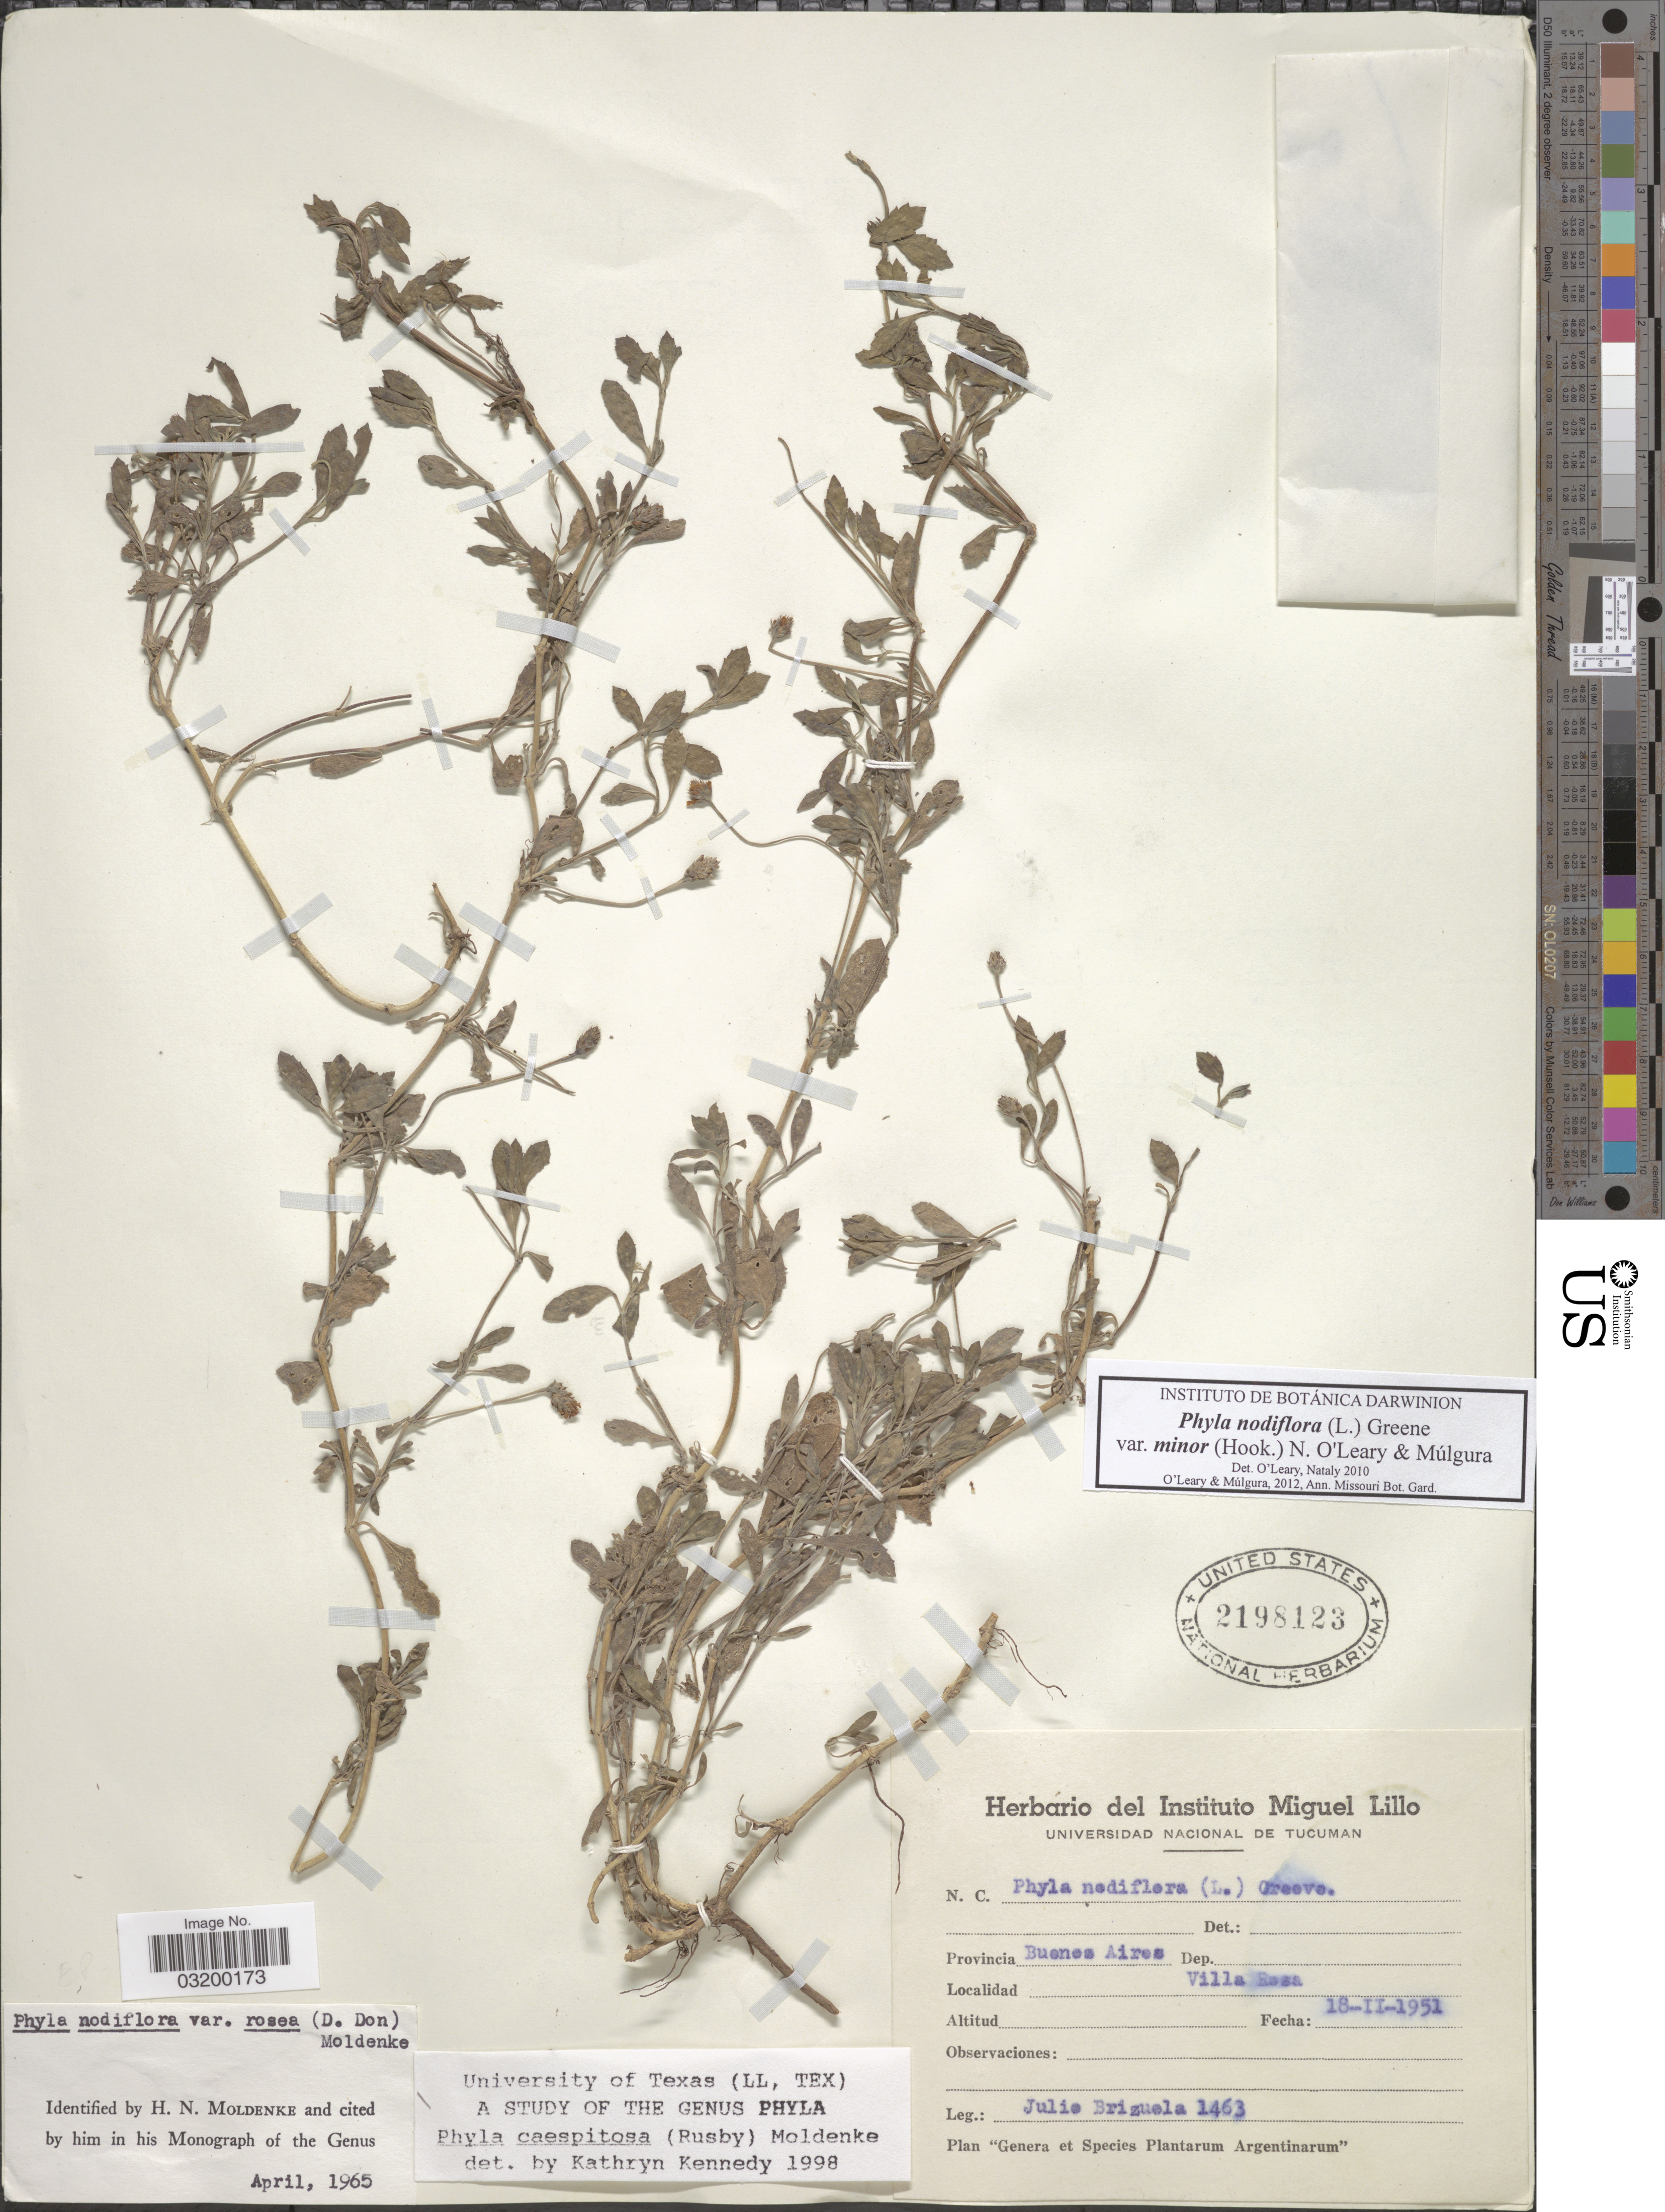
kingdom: Plantae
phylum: Tracheophyta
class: Magnoliopsida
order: Lamiales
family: Verbenaceae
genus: Phyla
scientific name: Phyla nodiflora var. minor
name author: (Hook.) N. O'Leary & Mulgura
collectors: J. Brizuela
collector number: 1463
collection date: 1951-02-18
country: Argentina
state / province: Buenos Aires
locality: Villa Rosa.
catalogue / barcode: US 2198123